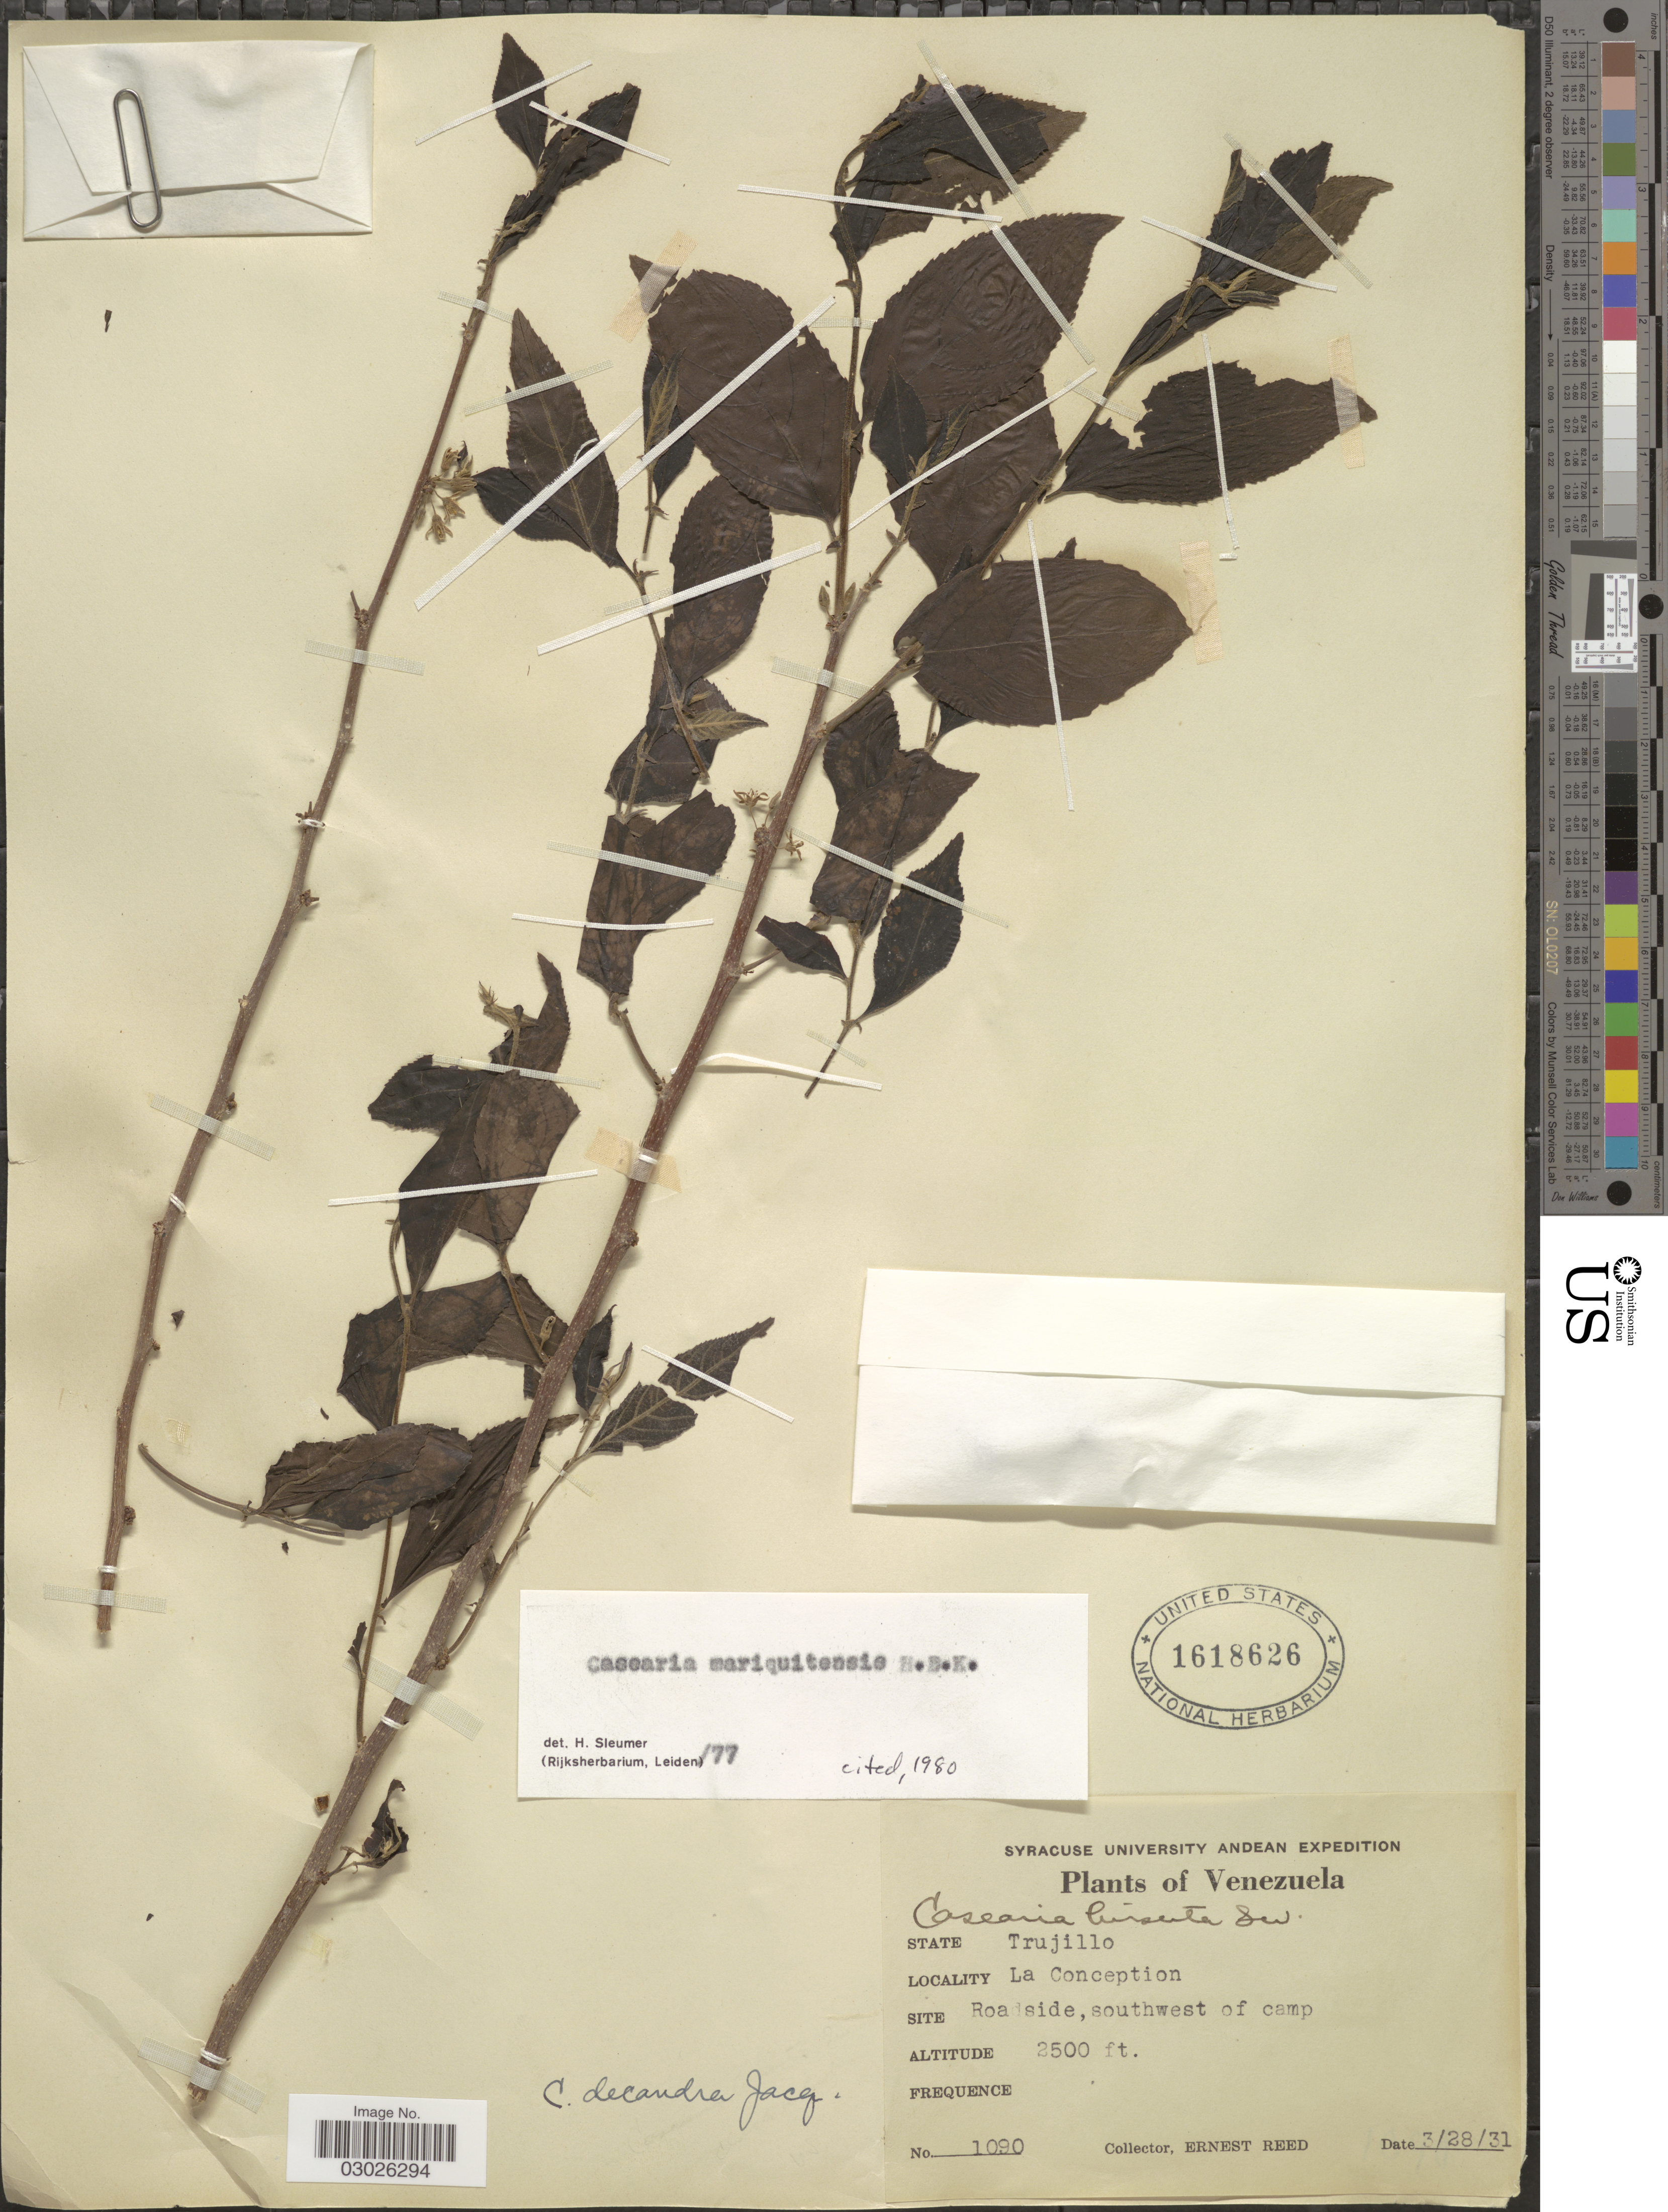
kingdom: Plantae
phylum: Tracheophyta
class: Magnoliopsida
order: Malpighiales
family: Salicaceae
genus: Casearia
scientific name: Casearia mariquitensis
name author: Kunth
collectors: E. Reed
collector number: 1090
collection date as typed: Transcribed d/m/y: 28/3/31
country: Venezuela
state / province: Trujillo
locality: State Trujillo. La Conception. Site Roadside southwest of camp.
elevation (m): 762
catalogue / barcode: US 1618626